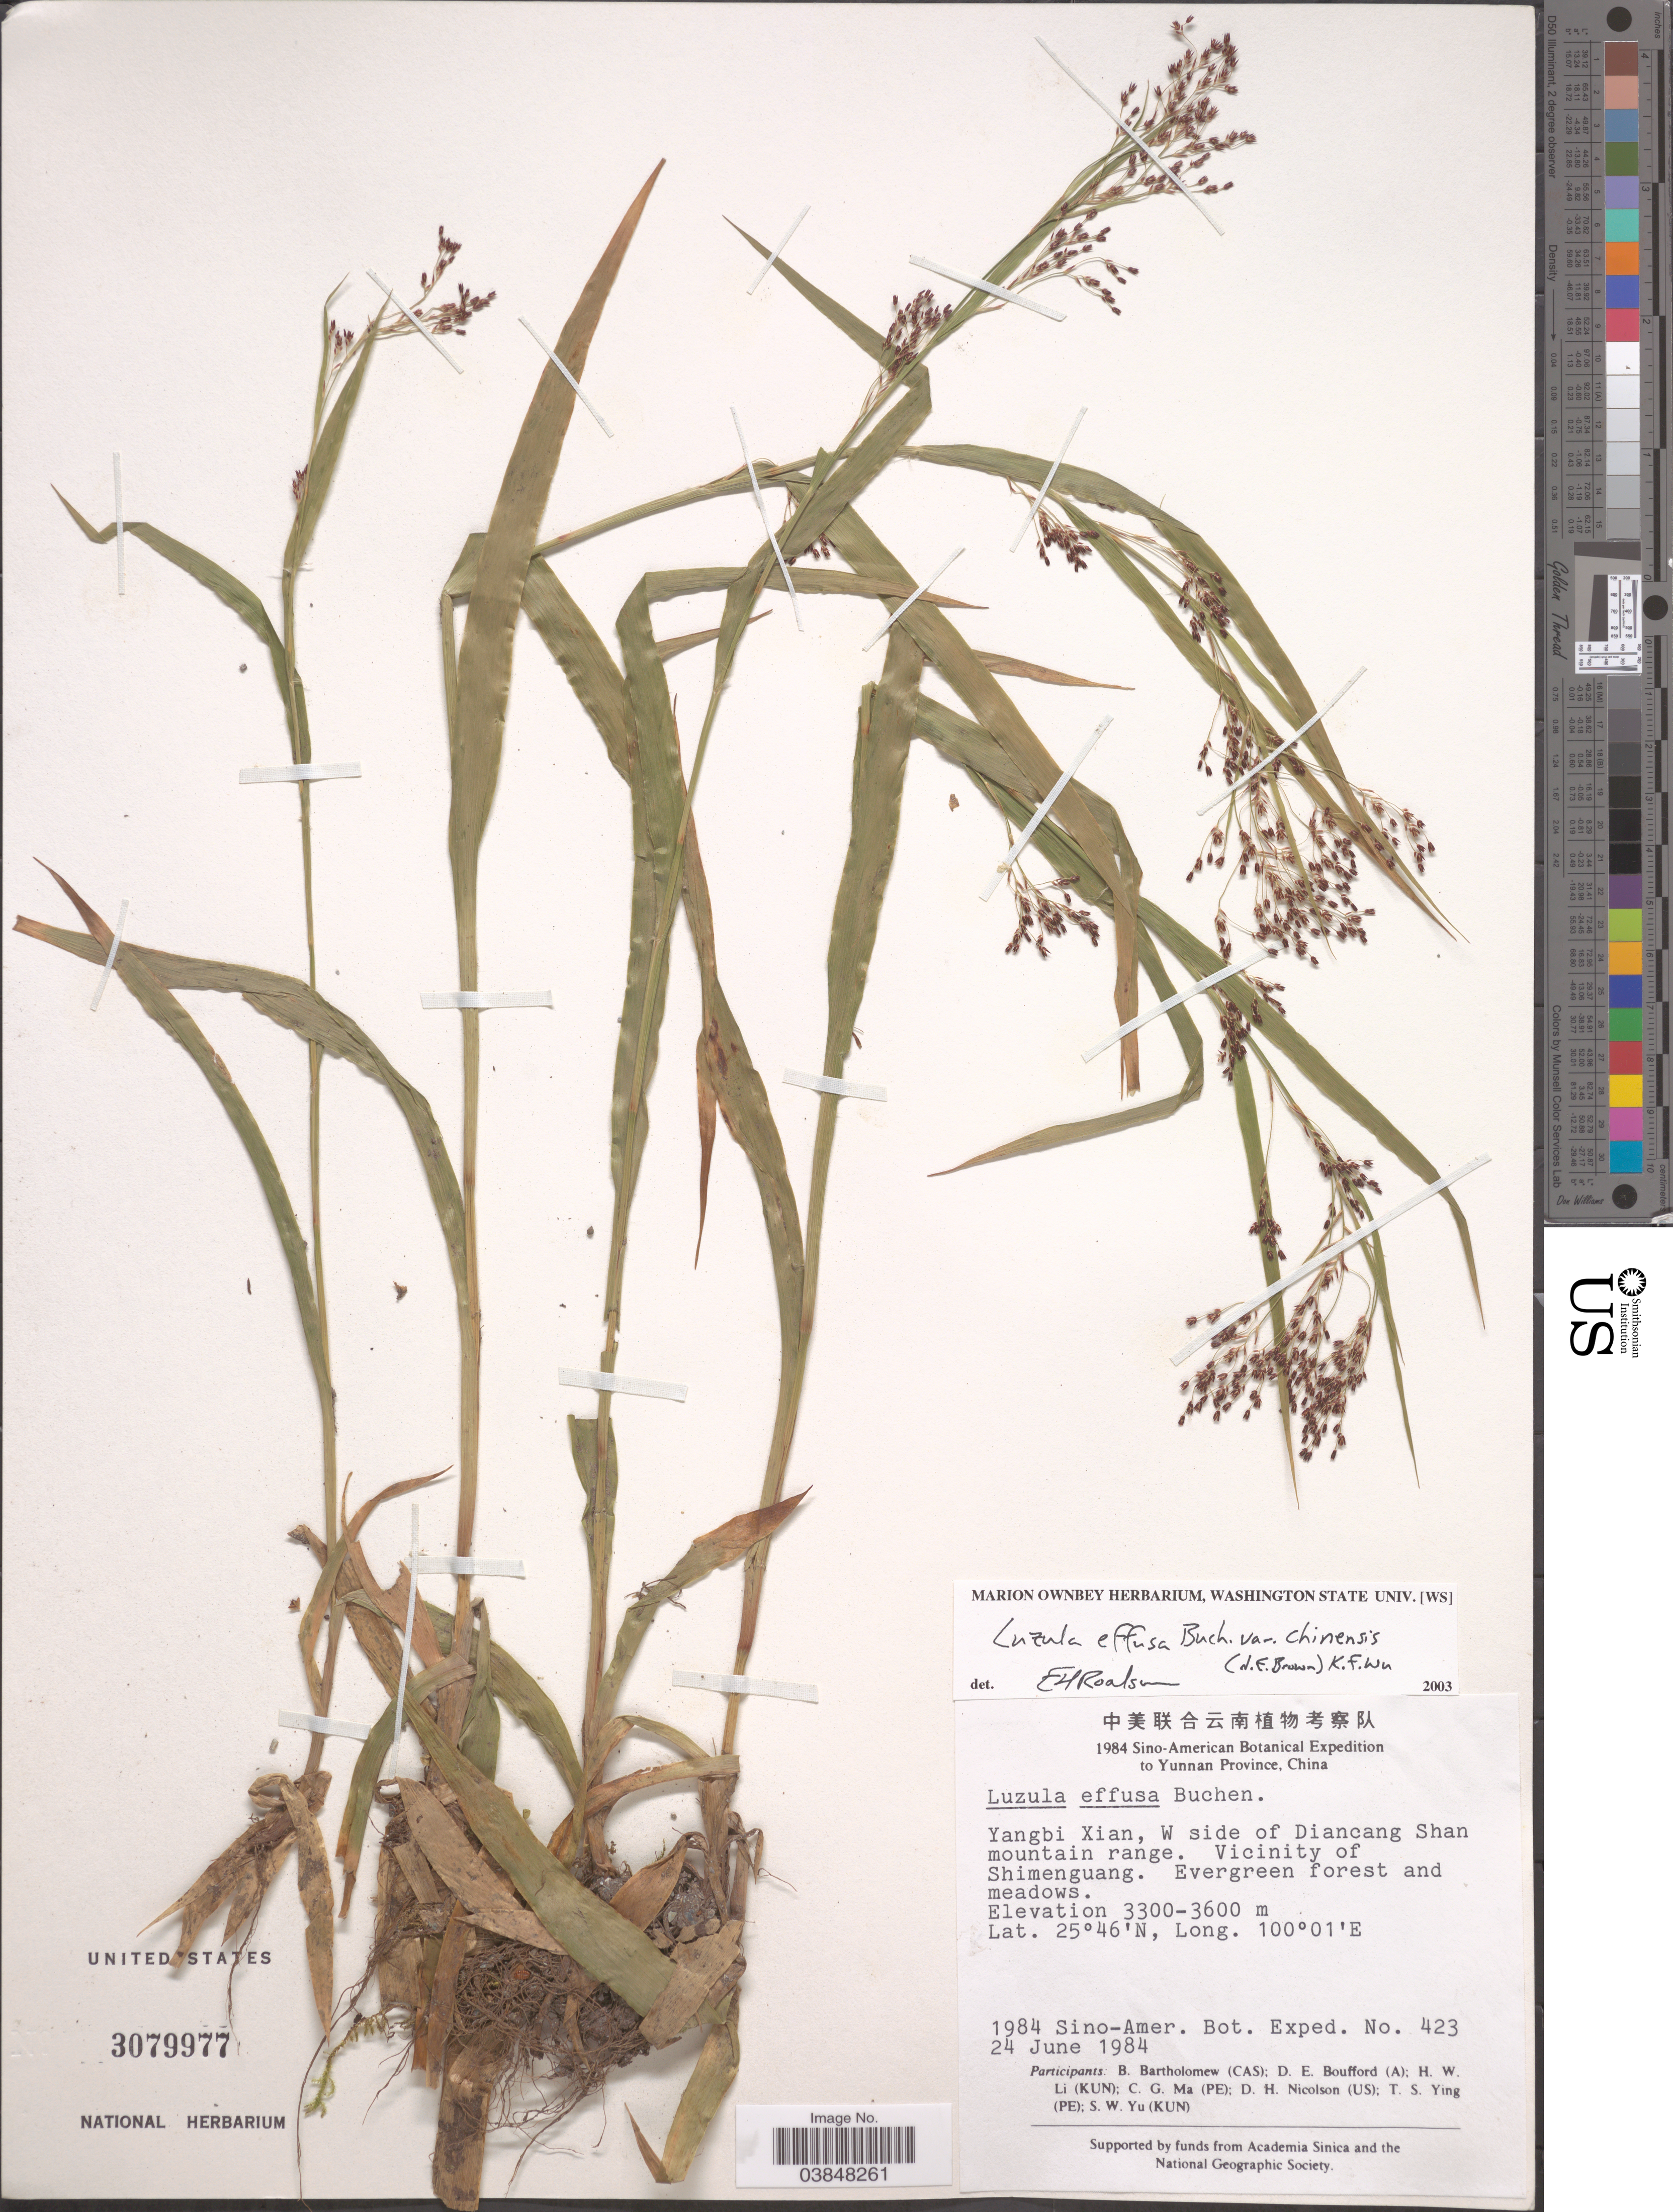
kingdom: Plantae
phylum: Tracheophyta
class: Liliopsida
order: Poales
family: Juncaceae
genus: Luzula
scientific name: Luzula effusa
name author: Buchenau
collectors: Sino-Amer. Bot. Exped. 1984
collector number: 423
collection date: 1984-06-24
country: China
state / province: Yunnan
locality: Yangbi Xian, W side of Diancang Shan mountain range. Vicinity of Shimenguang. Evergreen forest and meadows.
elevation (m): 3300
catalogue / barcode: US 3079977